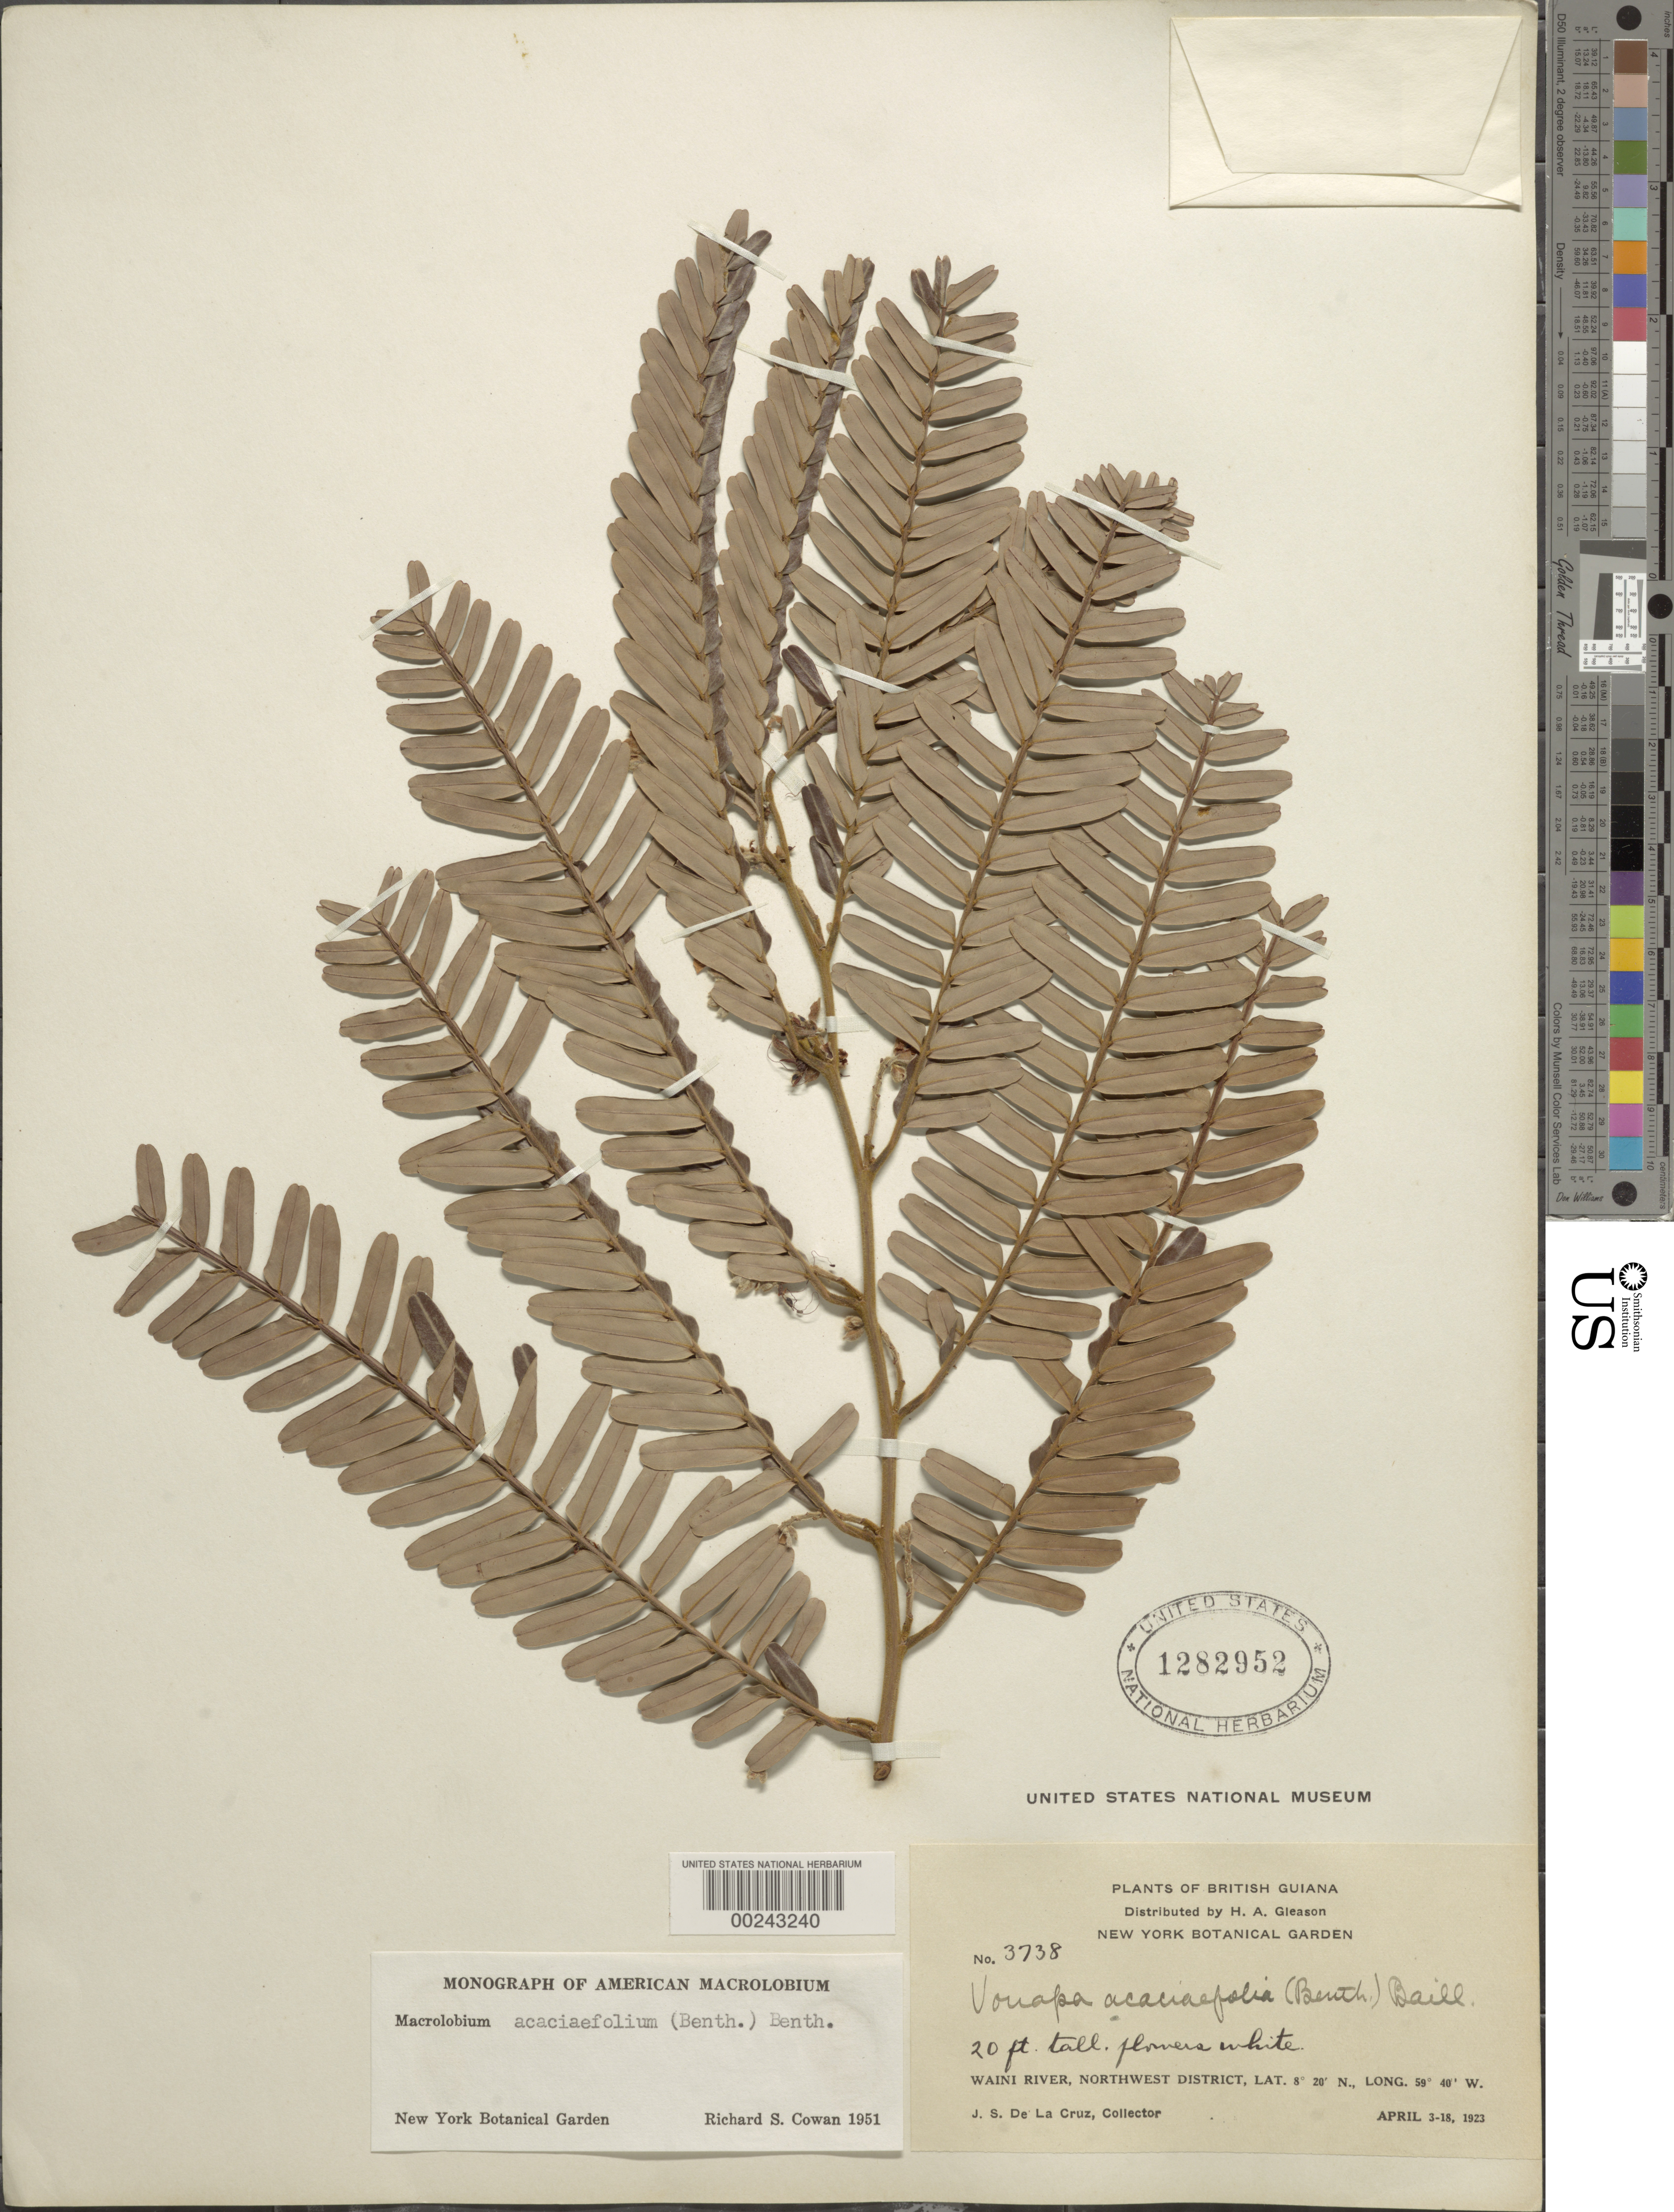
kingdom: Plantae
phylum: Tracheophyta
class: Magnoliopsida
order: Fabales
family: Fabaceae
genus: Macrolobium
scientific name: Macrolobium acaciifolium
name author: (Benth.) Benth.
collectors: J. S. de la Cruz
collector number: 3738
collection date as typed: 03 Apr 1923 to 18 Apr 1923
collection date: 1923-04-03/1923-04-18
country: Guyana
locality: Waini river, nw district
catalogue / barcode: US 1282952